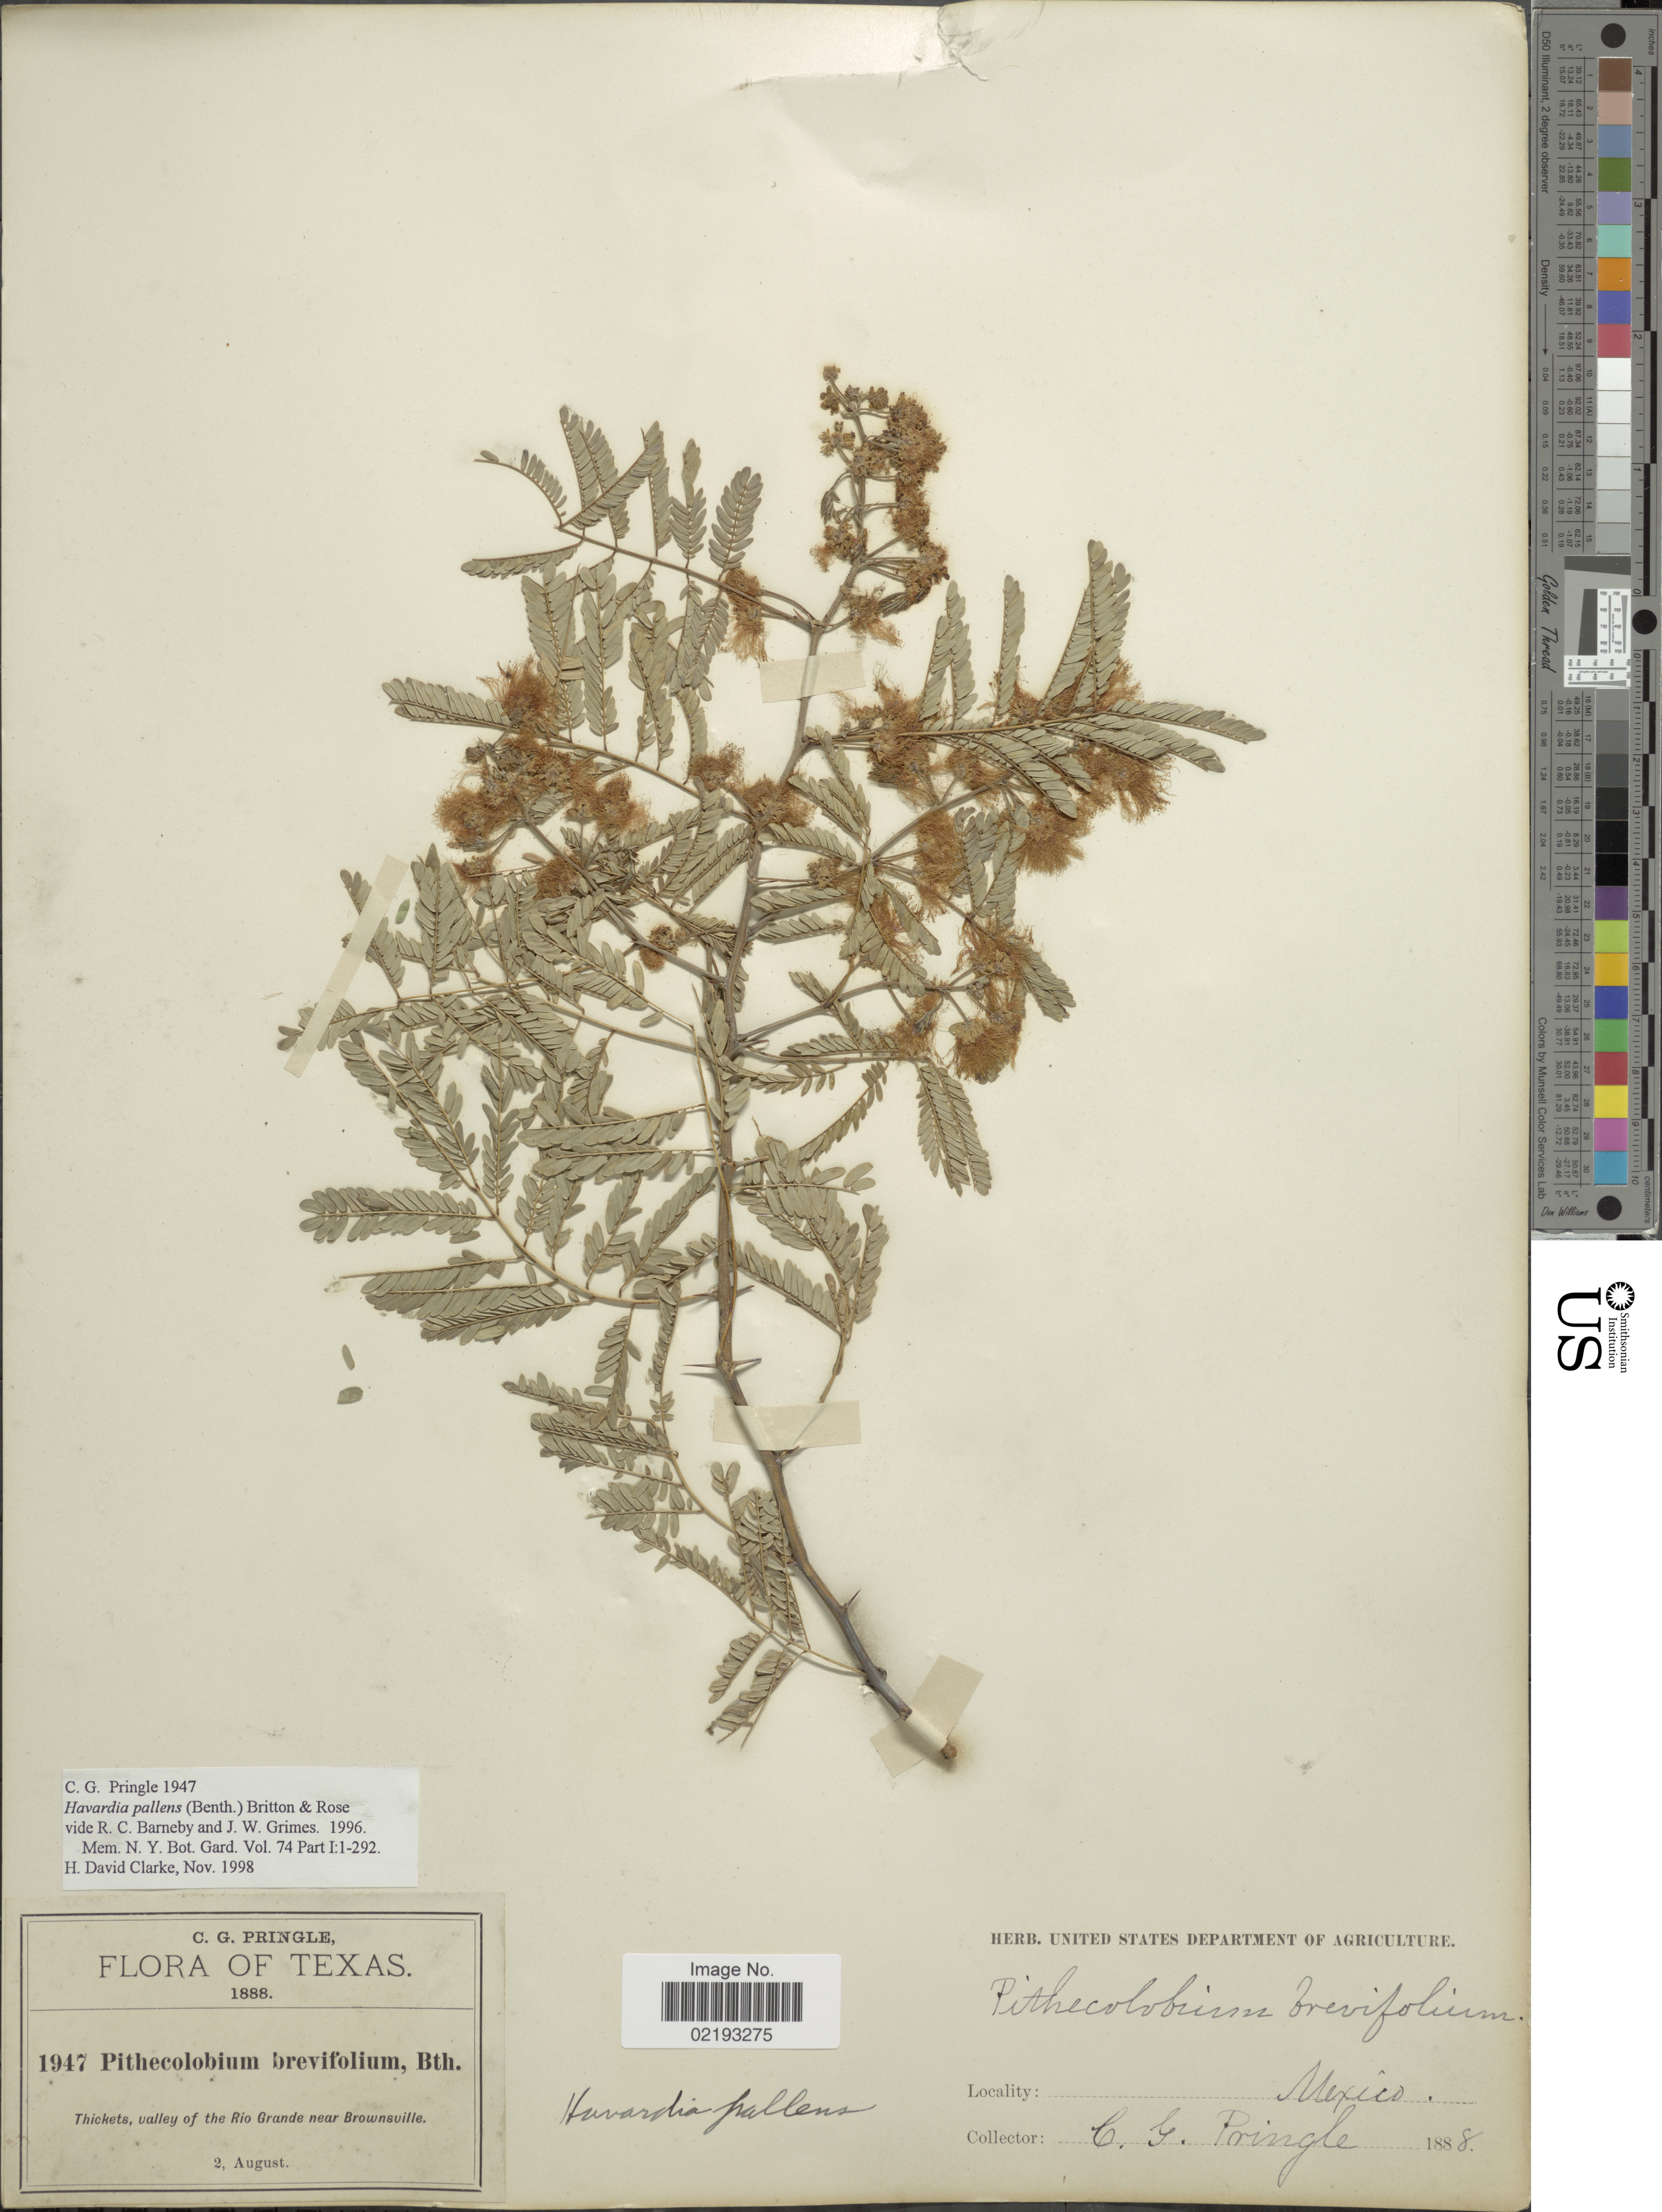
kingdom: Plantae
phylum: Tracheophyta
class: Magnoliopsida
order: Fabales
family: Fabaceae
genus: Havardia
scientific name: Havardia pallens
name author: (Benth.) Britton & Rose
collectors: C. G. Pringle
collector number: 1947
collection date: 1888-08-02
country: United States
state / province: Texas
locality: Thickets, valley of the Rio Grande near Brownsville